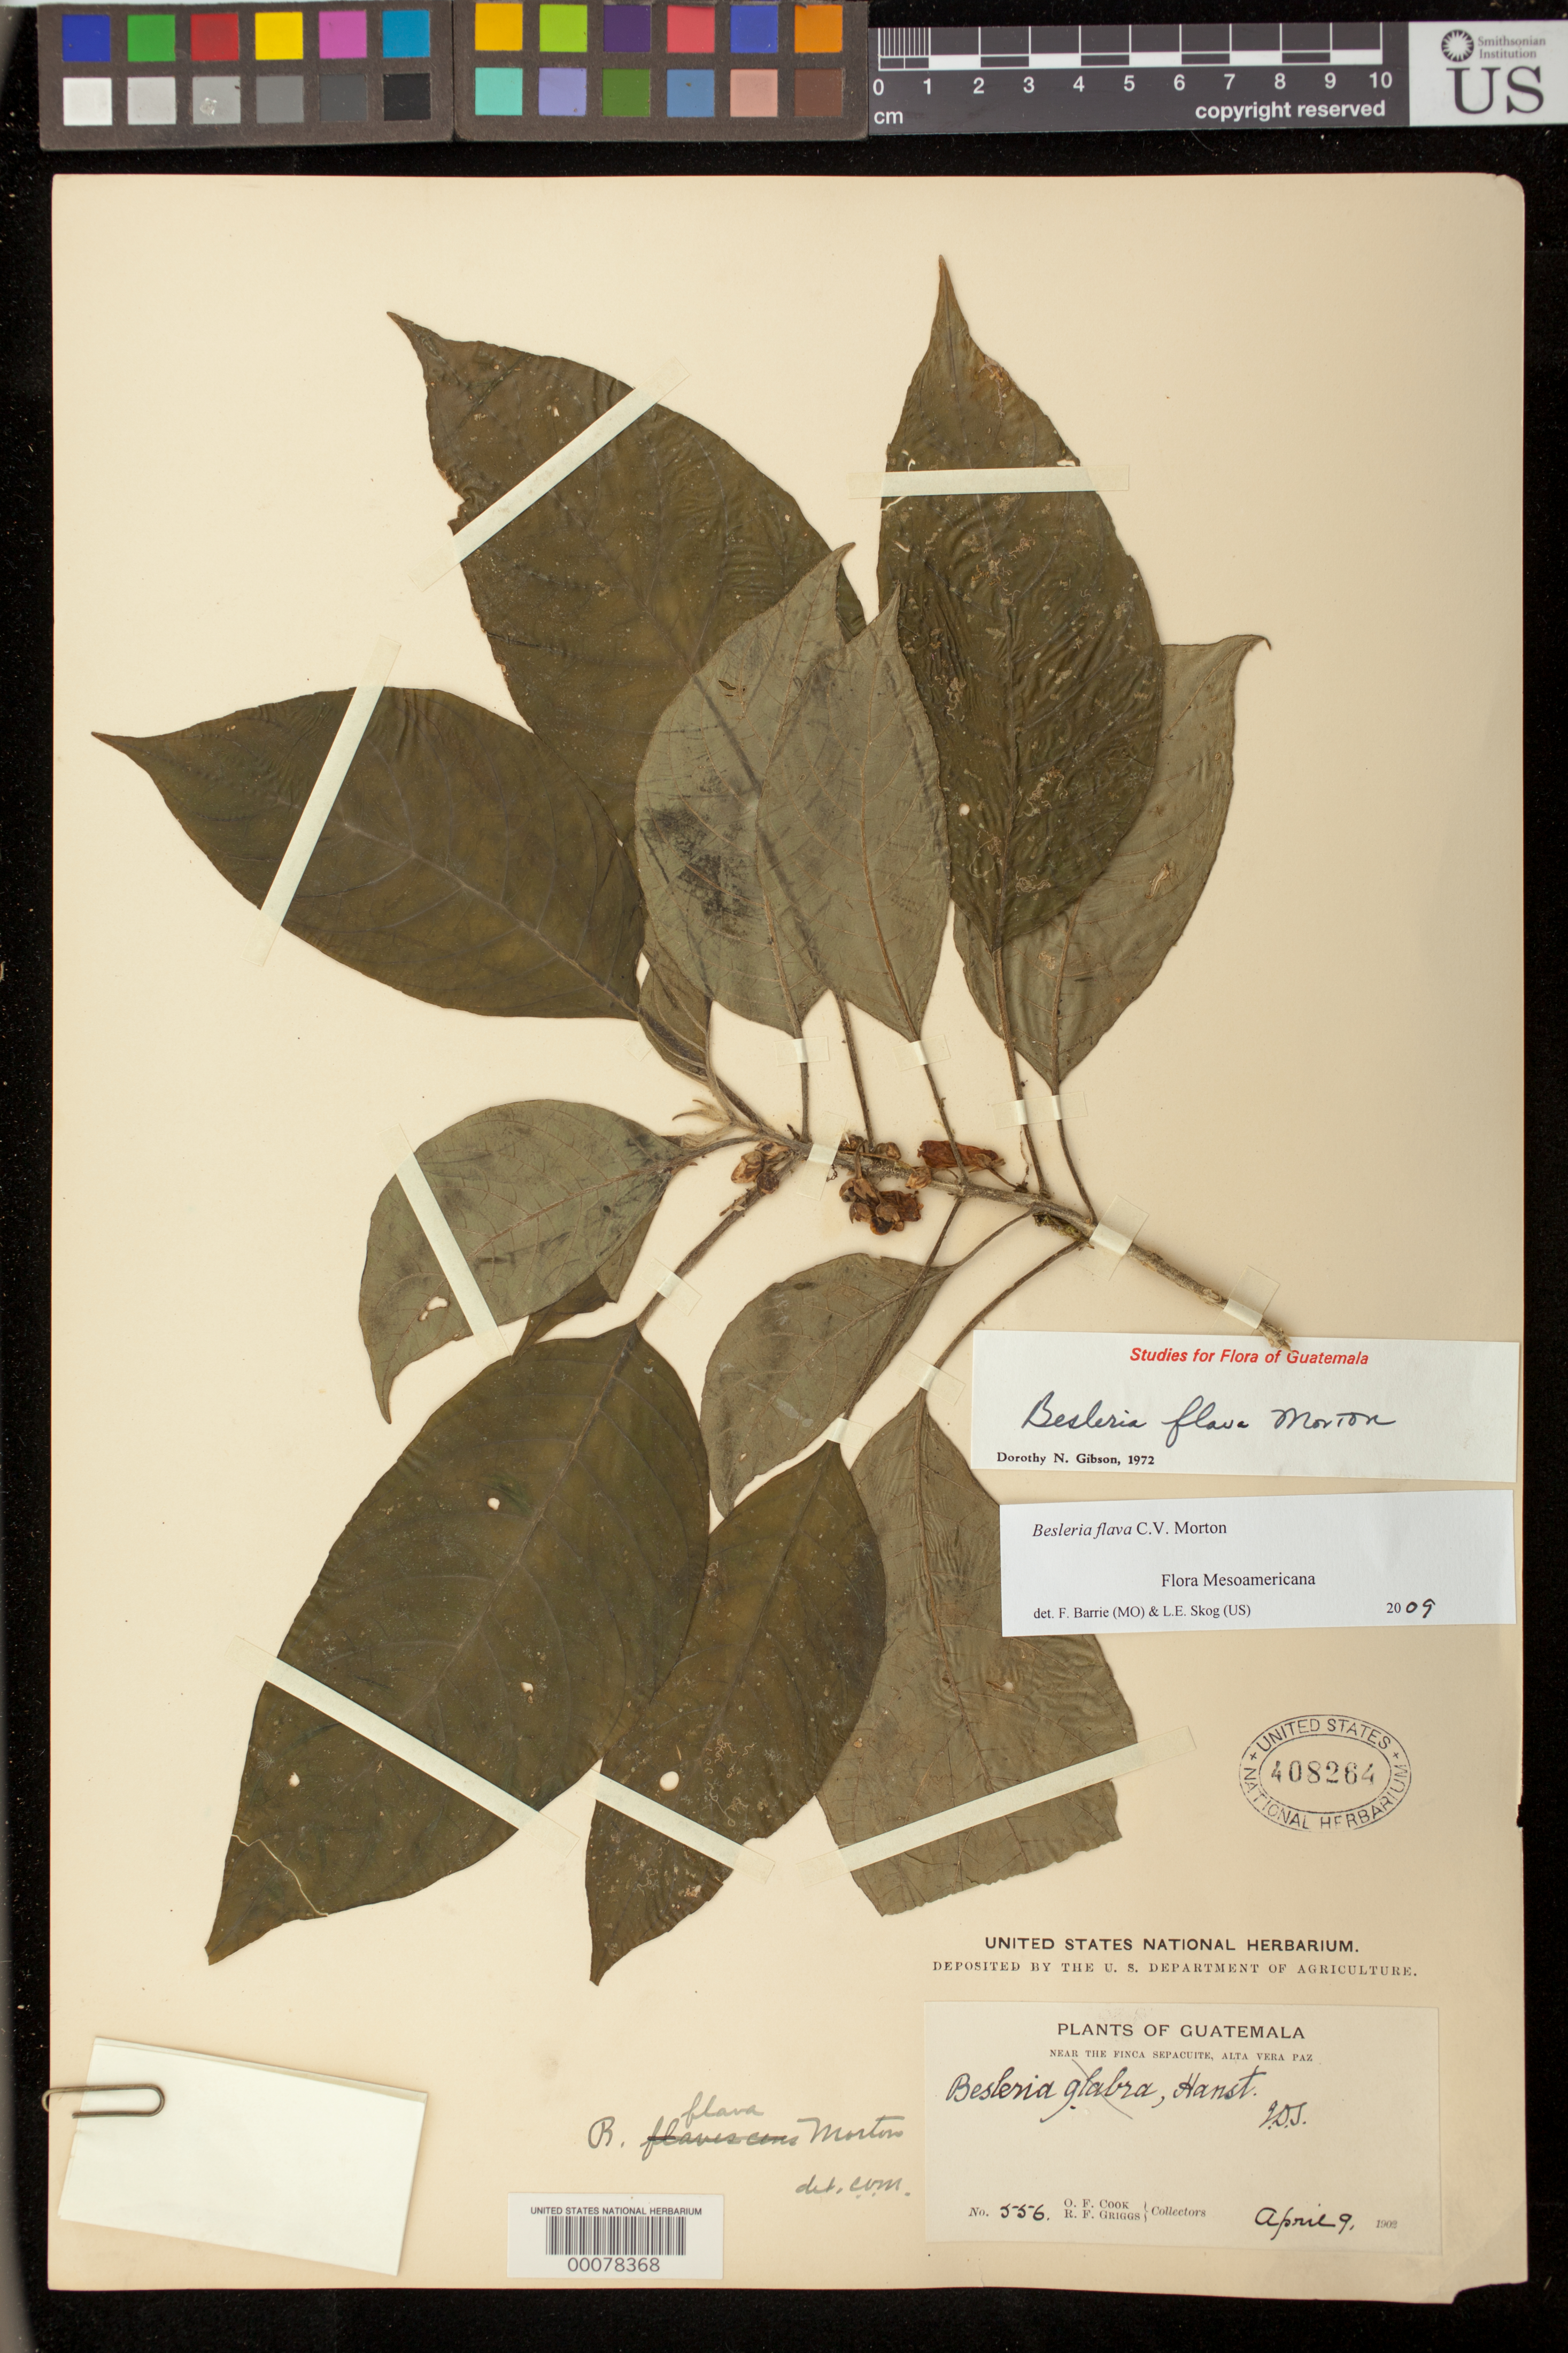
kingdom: Plantae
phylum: Tracheophyta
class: Magnoliopsida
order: Lamiales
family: Gesneriaceae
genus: Besleria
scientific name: Besleria flava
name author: C.V. Morton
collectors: O. F. Cook & R. F. Griggs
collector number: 556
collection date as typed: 09 Apr 1902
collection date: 1902-04-09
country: Guatemala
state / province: Alta Verapaz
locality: Near the Finca Sepacuite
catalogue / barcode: US 408264